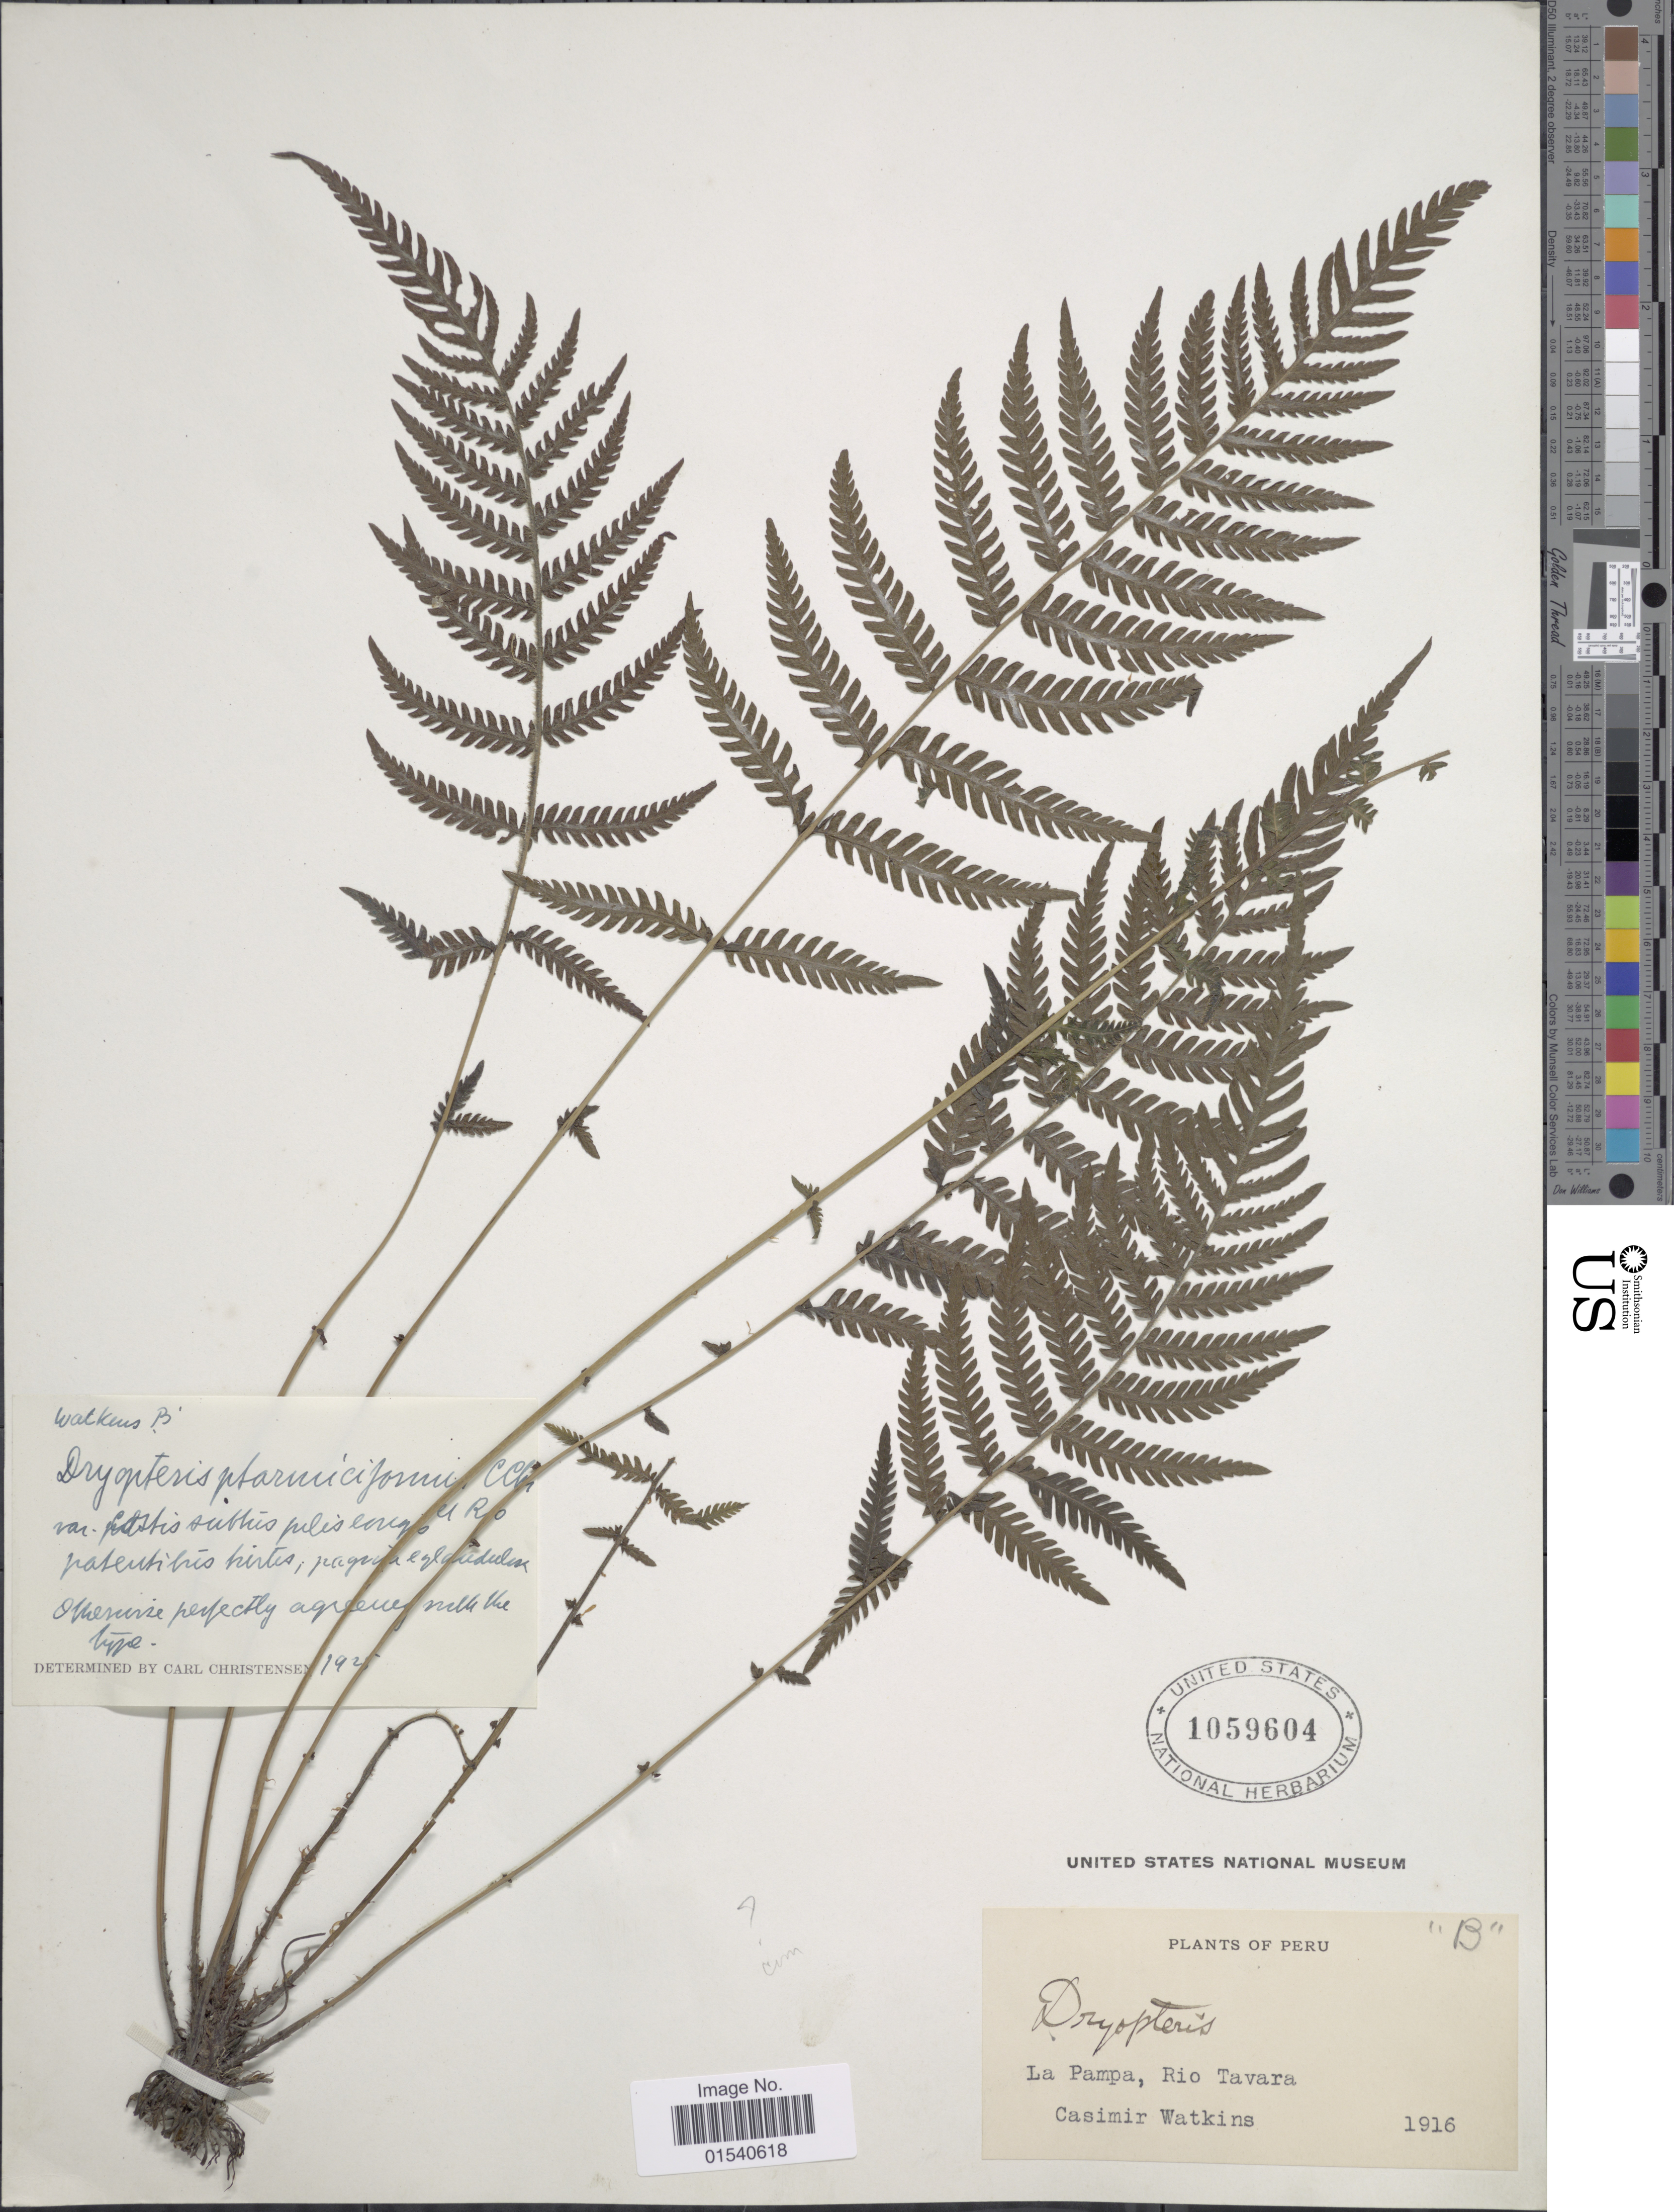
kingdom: Plantae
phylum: Tracheophyta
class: Polypodiopsida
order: Polypodiales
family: Thelypteridaceae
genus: Amauropelta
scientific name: Amauropelta ptarimiciformis (C. Chr. & Rosenst.) comb. nov., ined 2015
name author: (C. Chr. & Rosenst.)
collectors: C. Watkins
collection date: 1916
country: Peru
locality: La Pampa, Rio Tavara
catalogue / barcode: US 1059604